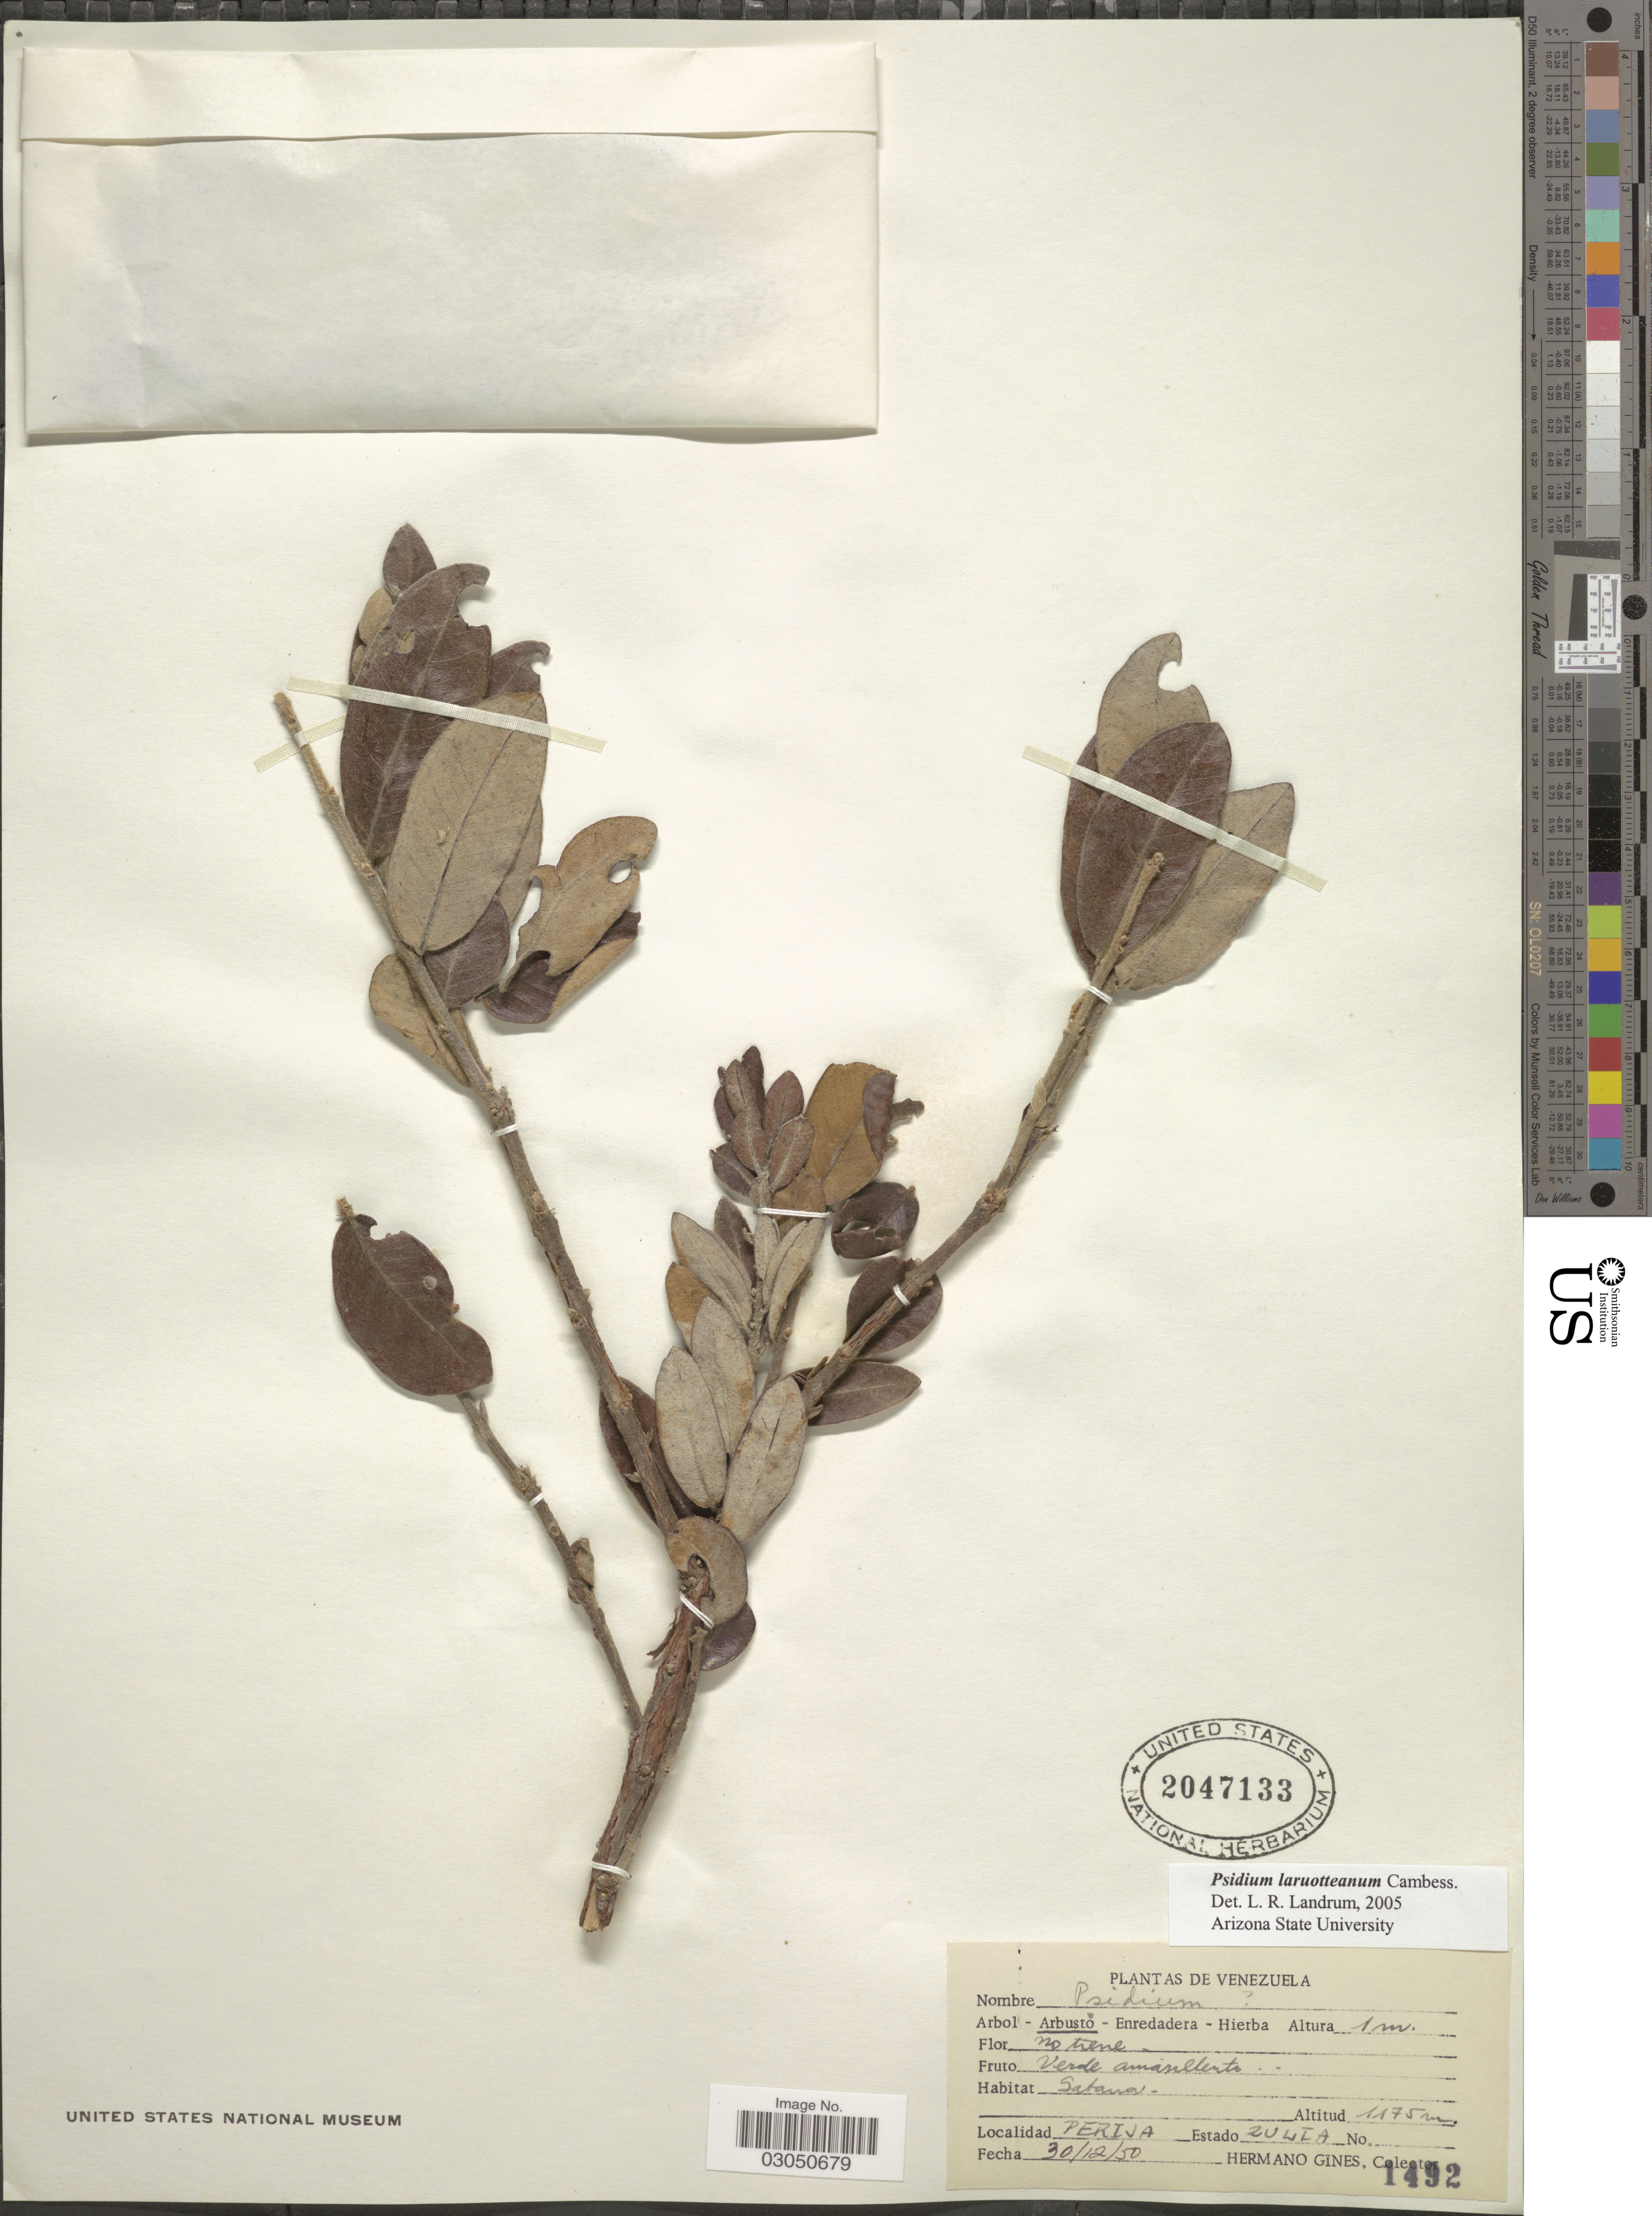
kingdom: Plantae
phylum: Tracheophyta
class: Magnoliopsida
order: Myrtales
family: Myrtaceae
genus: Psidium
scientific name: Psidium laruotteanum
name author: Cambess.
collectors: Bro. Gines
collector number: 1492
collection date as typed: Transcribed d/m/y: 30/12/50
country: Venezuela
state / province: Zulia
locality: Perija.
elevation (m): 1175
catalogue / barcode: US 2047133